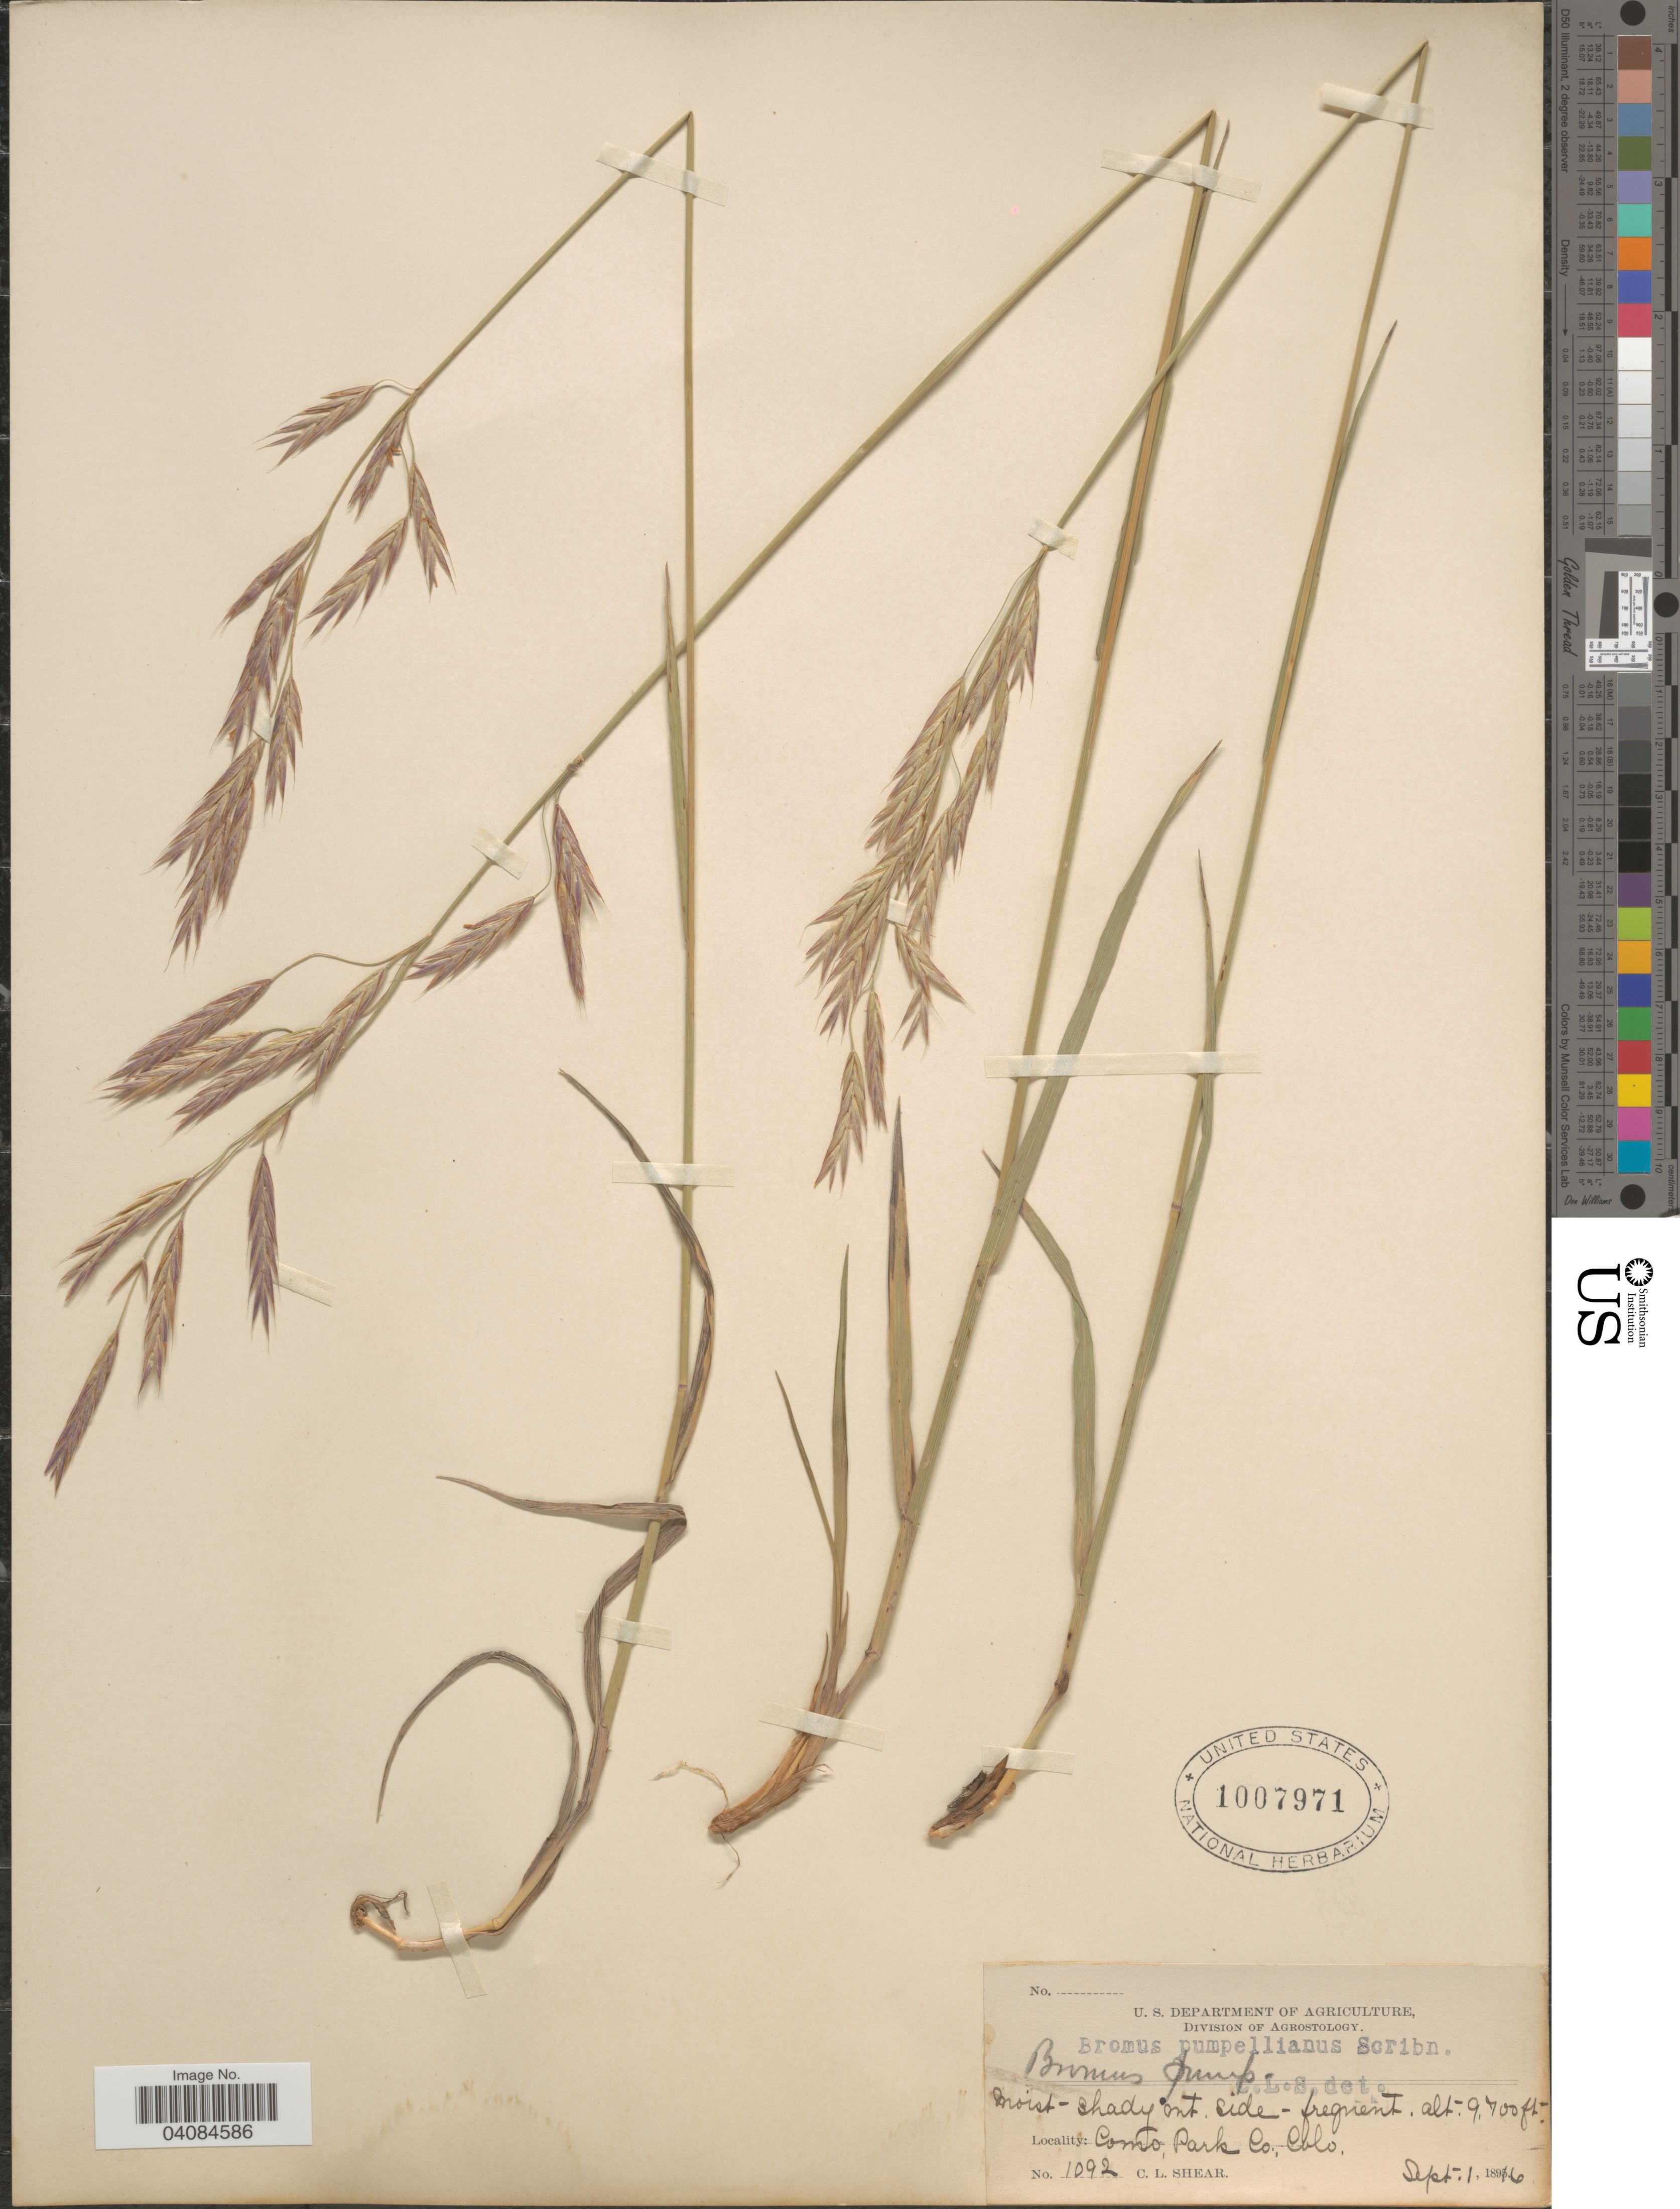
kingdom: Plantae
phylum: Tracheophyta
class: Liliopsida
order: Poales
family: Poaceae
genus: Bromus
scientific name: Bromus pumpellianus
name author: Scribn.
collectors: C. L. Shear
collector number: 1092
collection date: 1896-09-01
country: United States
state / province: Colorado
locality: Como, Park Co.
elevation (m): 2957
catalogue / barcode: US 1007971